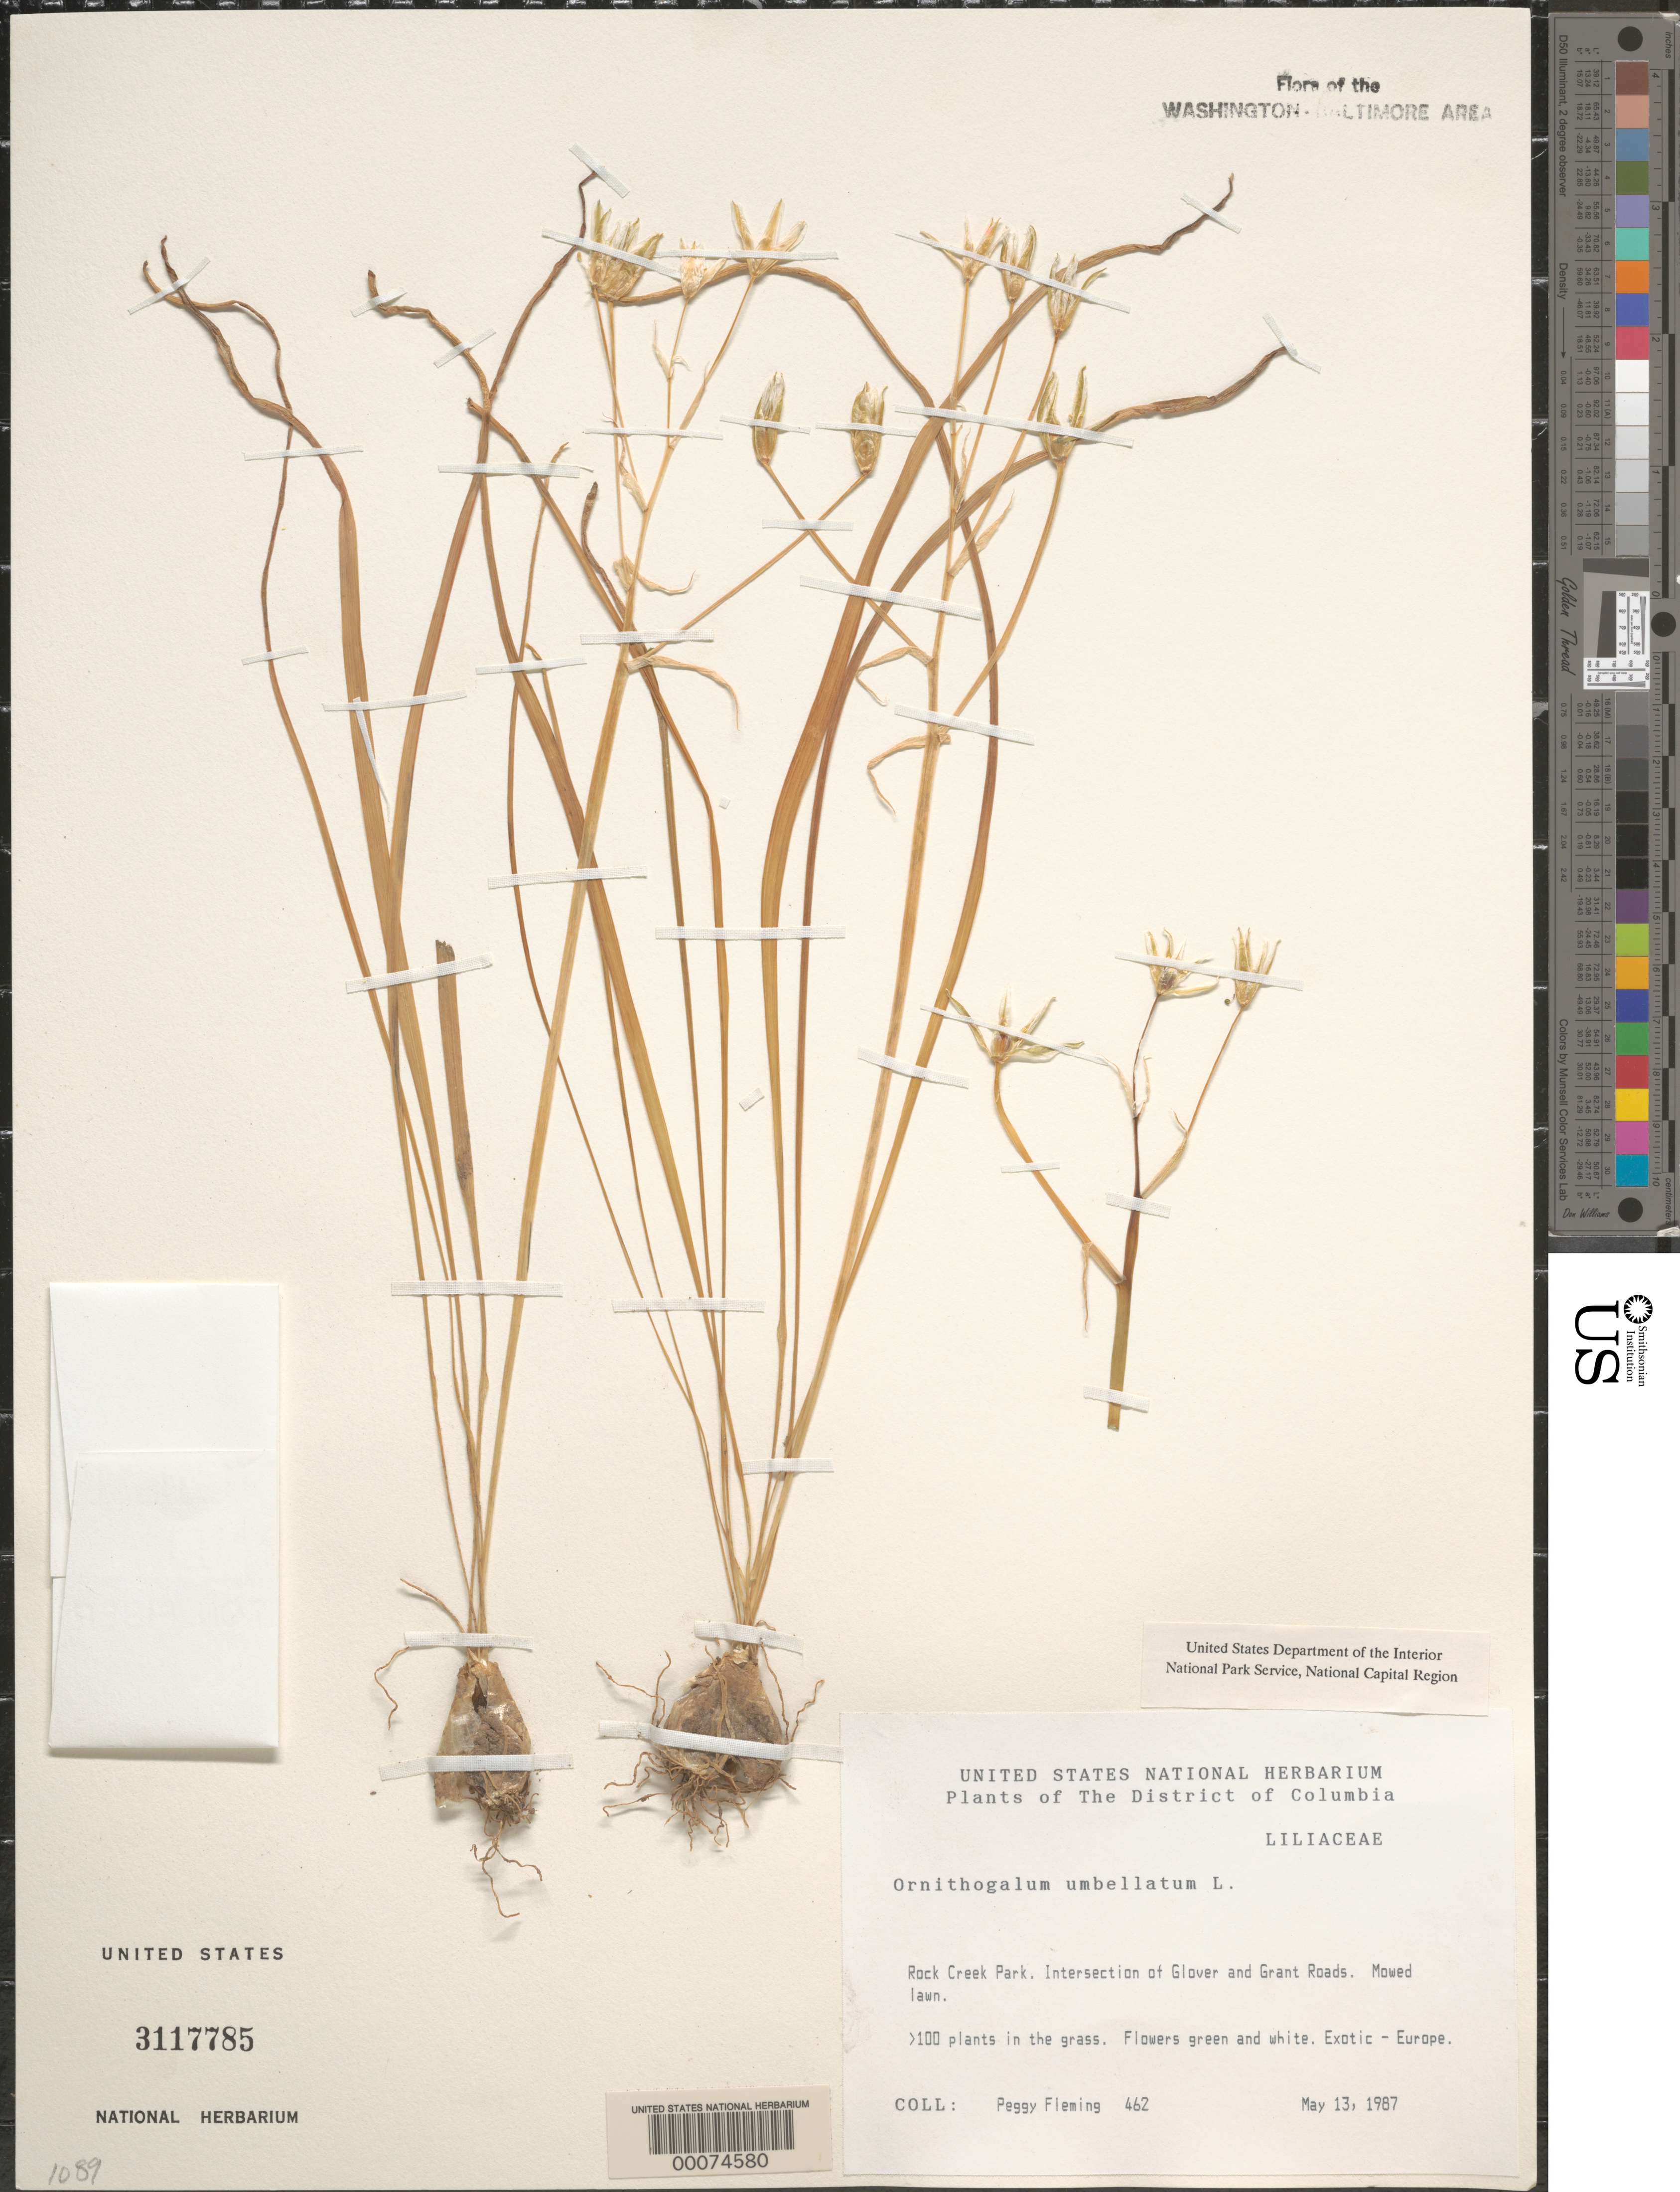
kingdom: Plantae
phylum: Tracheophyta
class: Liliopsida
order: Asparagales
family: Asparagaceae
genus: Ornithogalum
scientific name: Ornithogalum umbellatum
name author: L.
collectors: P. Fleming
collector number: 462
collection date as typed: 13 May 1987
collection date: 1987-05-13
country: United States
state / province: District of Columbia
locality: Rock Creek Park. Intersection of Glover and Grant Roads. Rock Creek Park and vicinity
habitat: Mowed lawn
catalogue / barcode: US 3117785